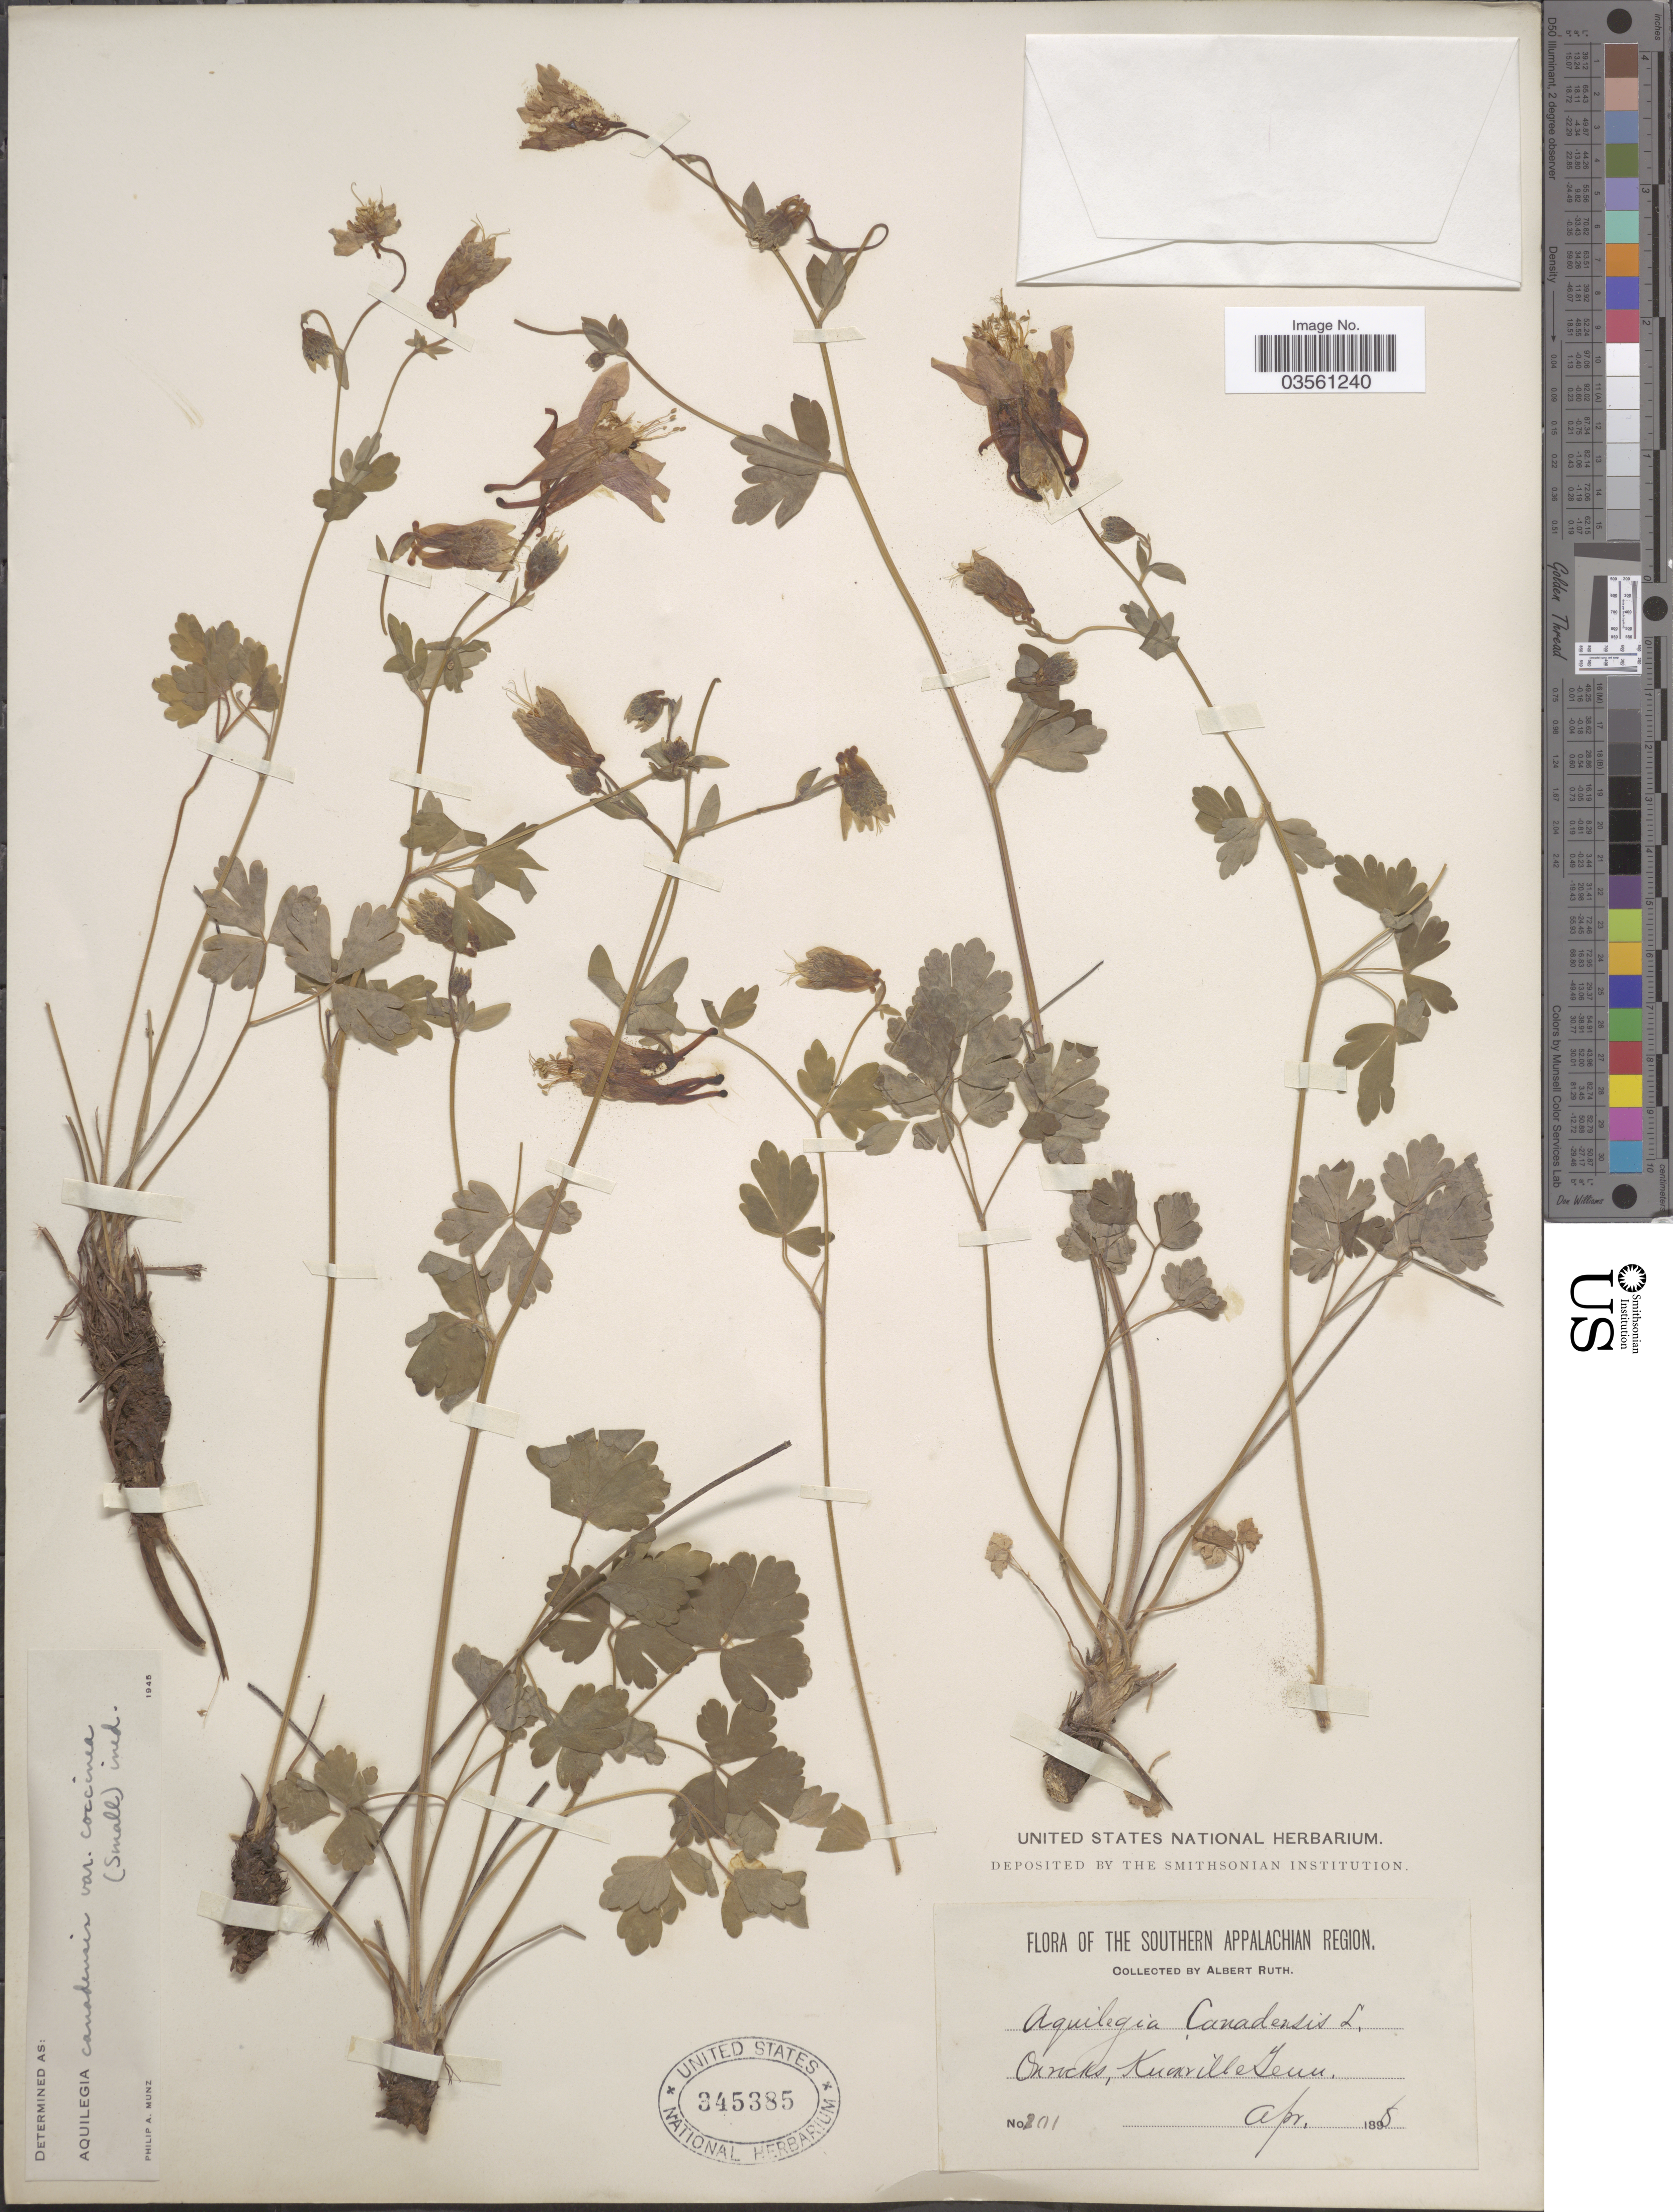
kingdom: Plantae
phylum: Tracheophyta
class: Magnoliopsida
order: Ranunculales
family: Ranunculaceae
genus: Aquilegia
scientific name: Aquilegia canadensis var. coccinea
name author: (Small) Munz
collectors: A. Ruth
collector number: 201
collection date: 1898-04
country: United States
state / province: Tennessee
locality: The Southern Appalachian Region. Knoxville.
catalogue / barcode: US 345385